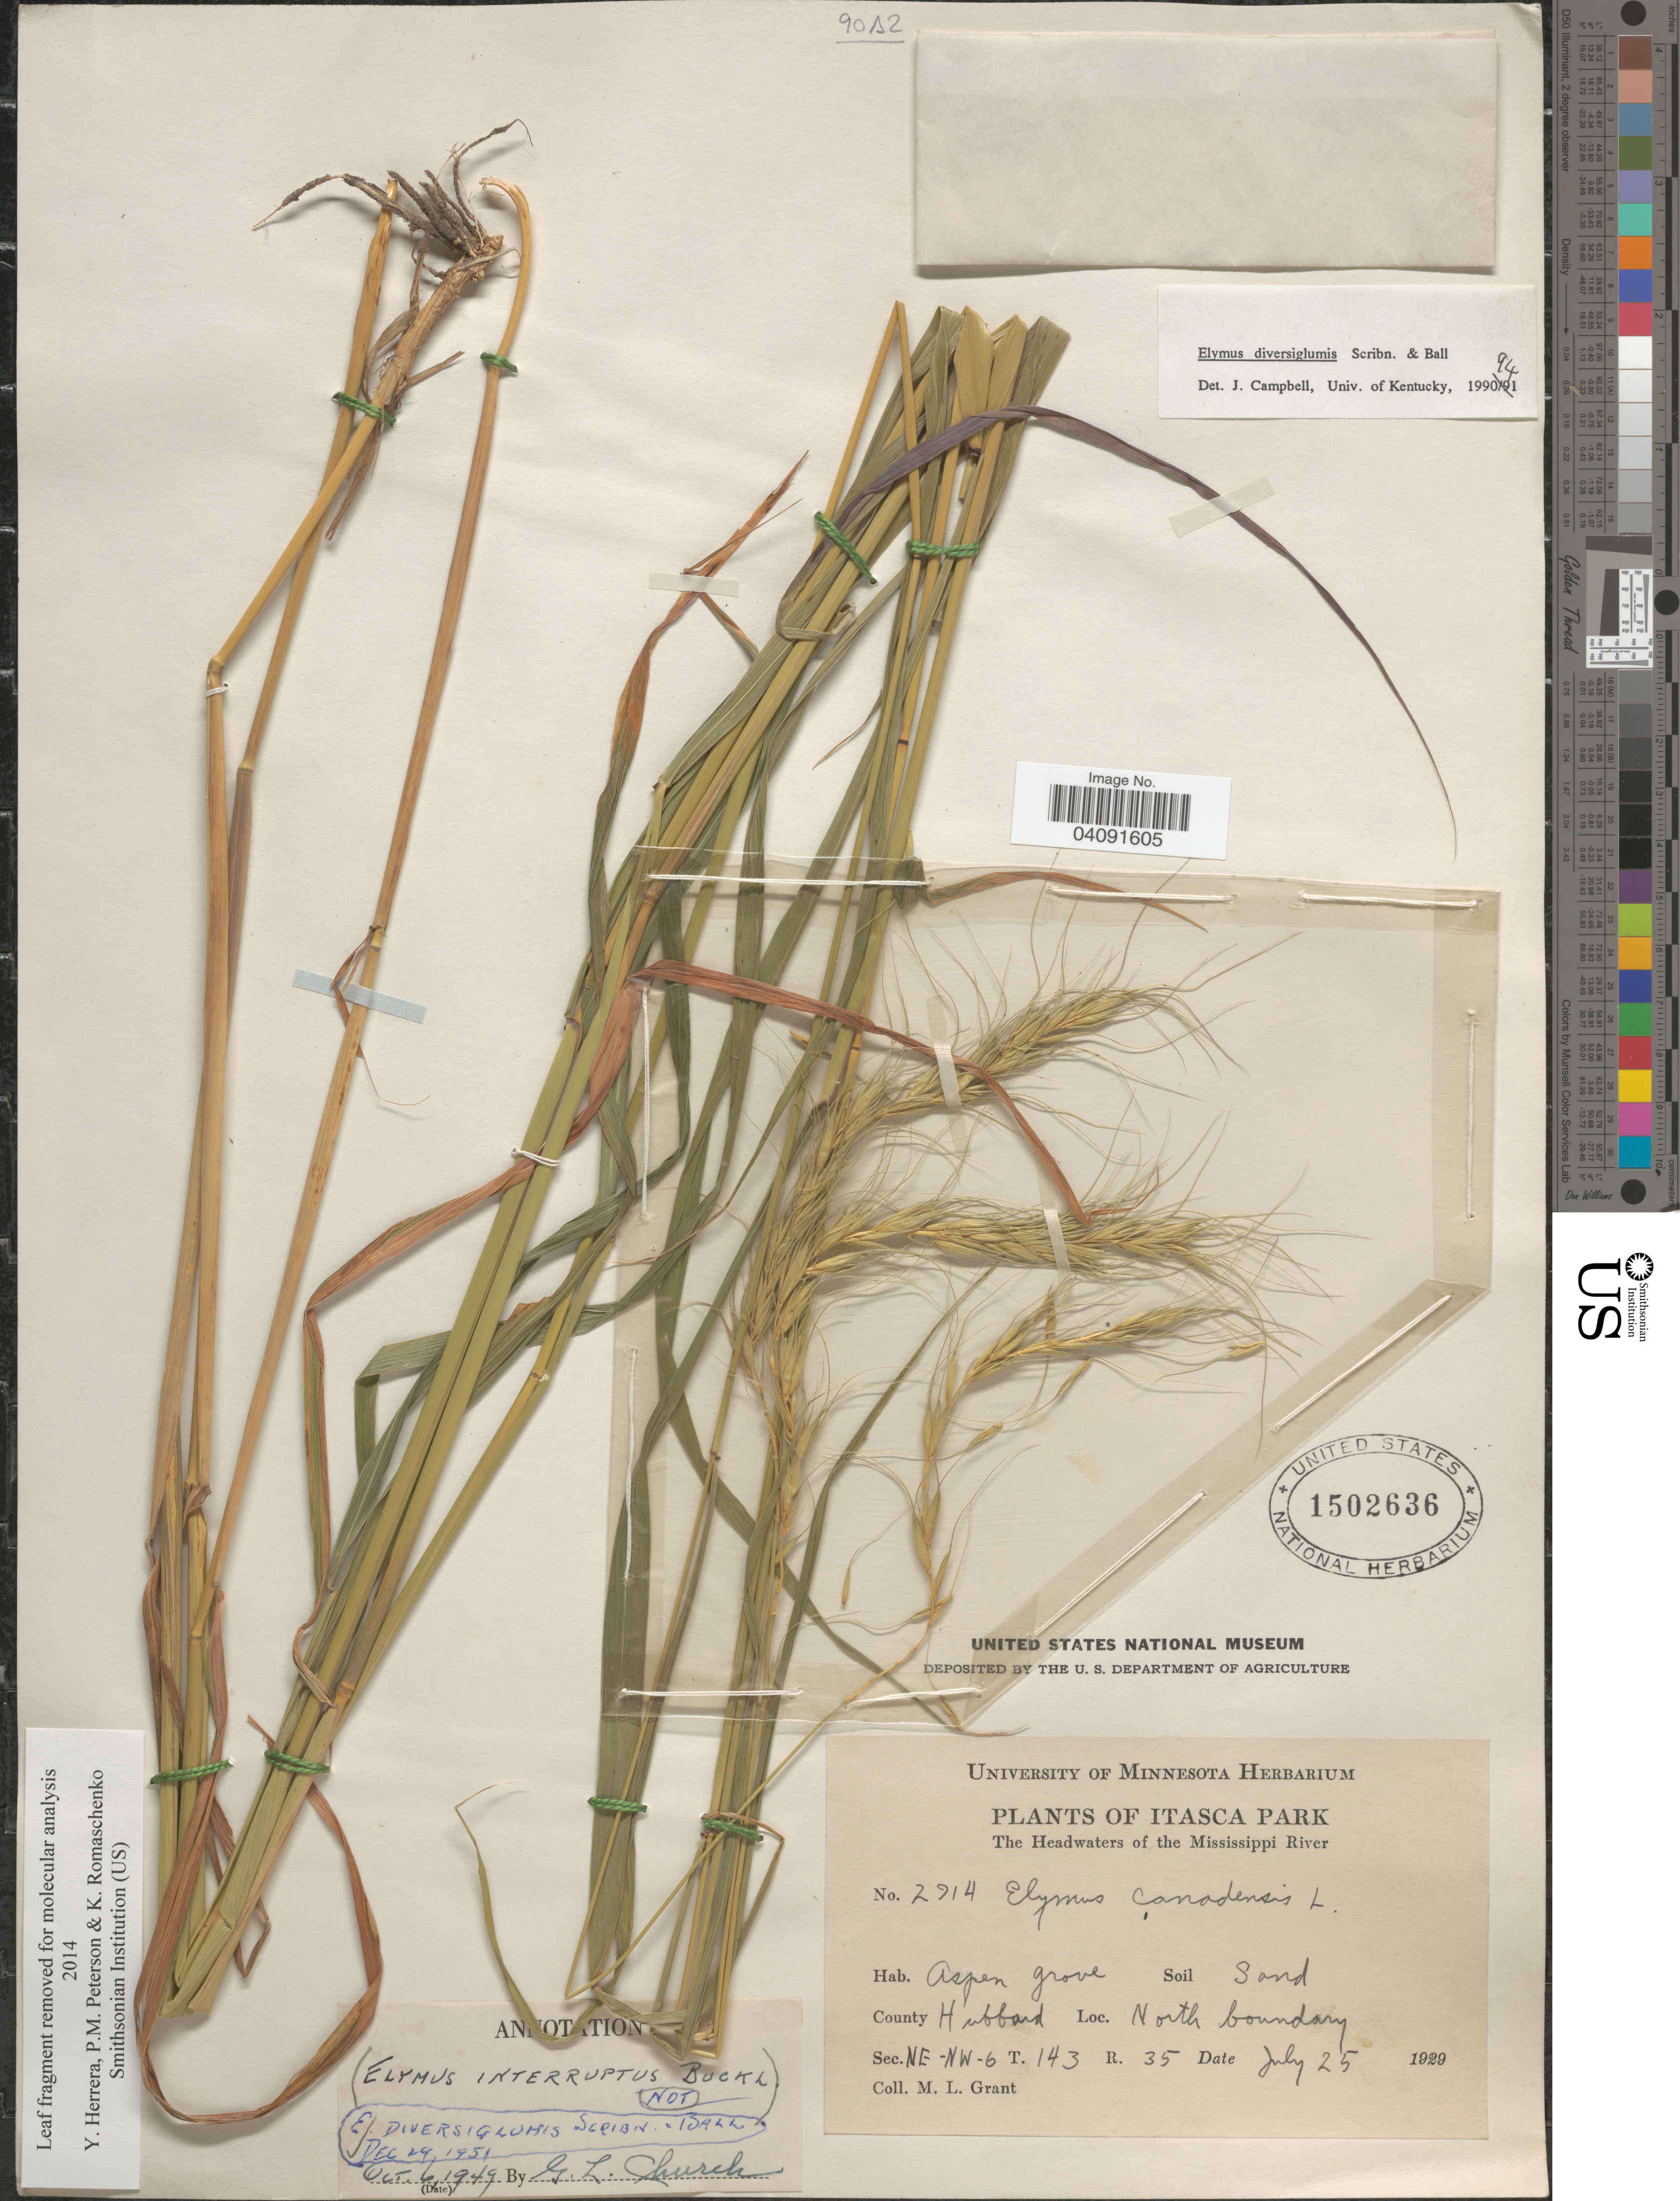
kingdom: Plantae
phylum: Tracheophyta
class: Liliopsida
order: Poales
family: Poaceae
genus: Elymus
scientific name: Elymus diversiglumis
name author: Scribn. & C.R. Ball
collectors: M. L. Grant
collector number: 2714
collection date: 1929-07-25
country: United States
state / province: Minnesota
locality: Itasca Park. The Headwaters of the Mississippi River. Aspen grove. County Hubbard. North boundary. Sec. NE-NW-6 T. 143 R. 35.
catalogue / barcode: US 1502636